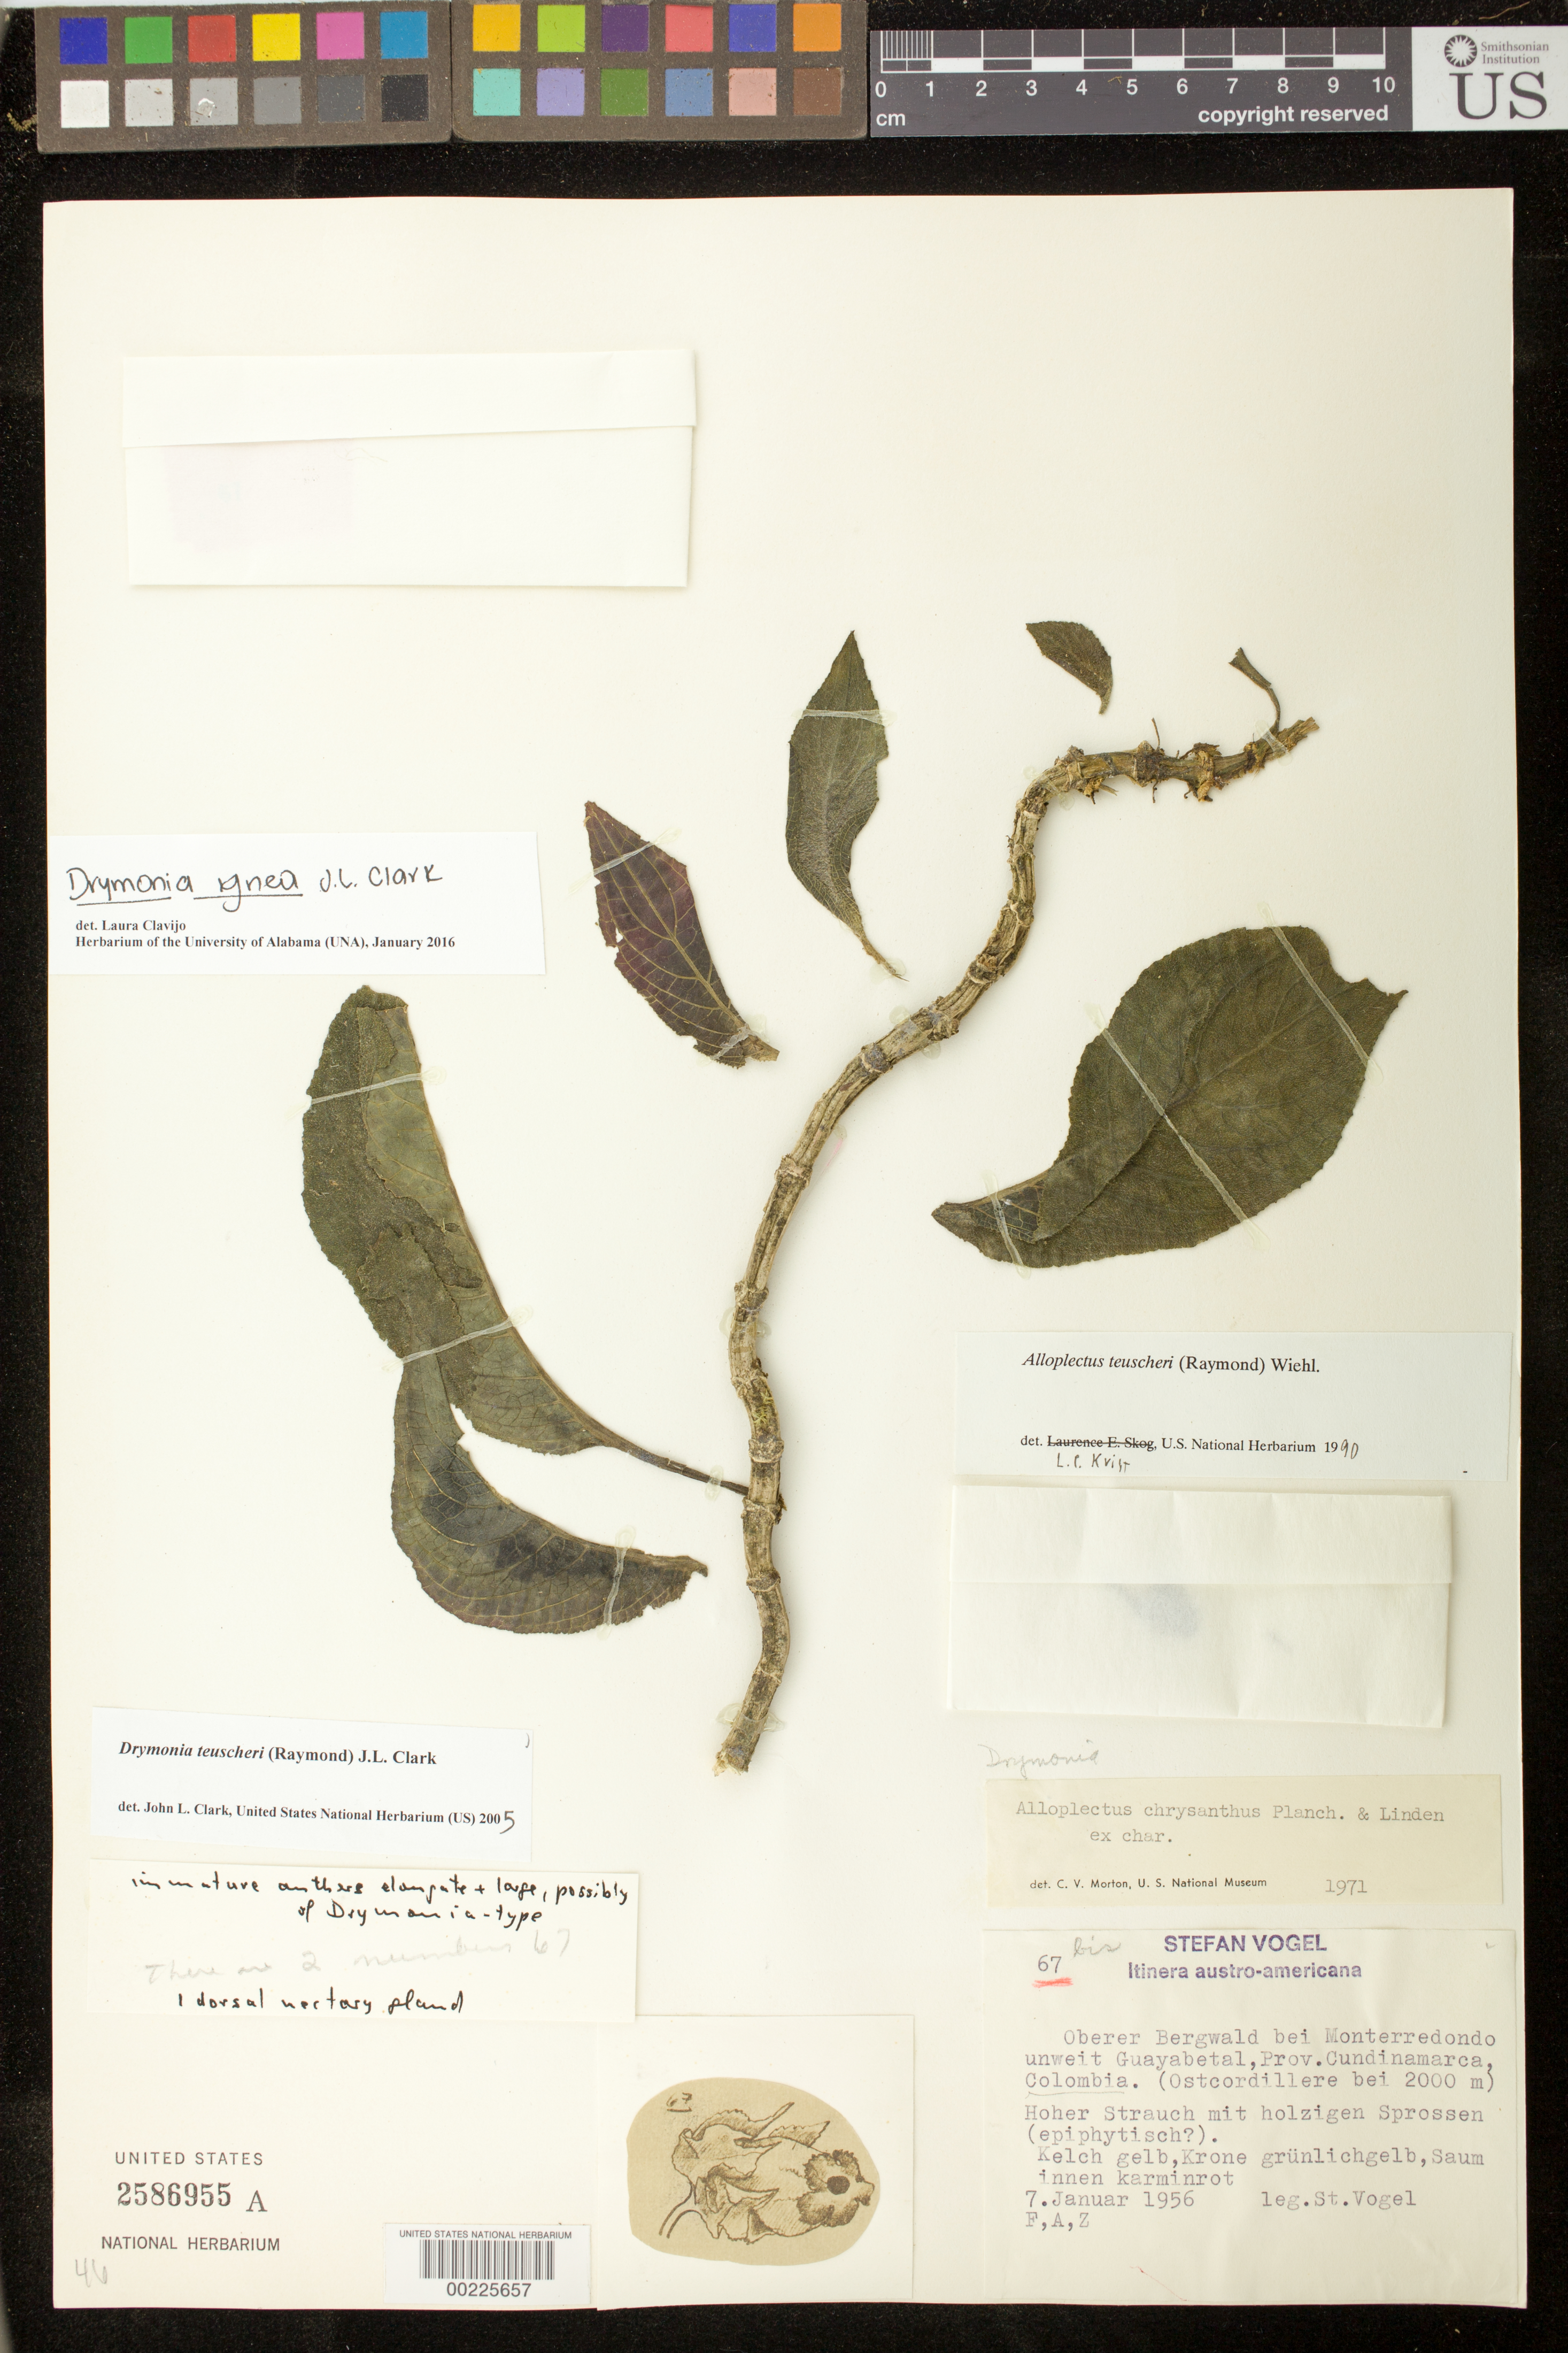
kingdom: Plantae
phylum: Tracheophyta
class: Magnoliopsida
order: Lamiales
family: Gesneriaceae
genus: Drymonia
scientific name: Drymonia teuscheri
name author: (Raymond) J.L. Clark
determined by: Clark, J. L., (SEL), The Marie Selby Botanical Garden (UNITED STATES)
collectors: S. Vogel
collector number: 67 bis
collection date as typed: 07 Jan 1956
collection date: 1956-01-07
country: Colombia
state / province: Cundinamarca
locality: Oberer Bergwald bei Monterredondo unweit Guayabetal, Prov. Cundinamarca (Ostcordillere) [By Monterredondo not far from Guayabetal, Cordillera Oriental]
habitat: rainforest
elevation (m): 2000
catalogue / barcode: US 2586955A